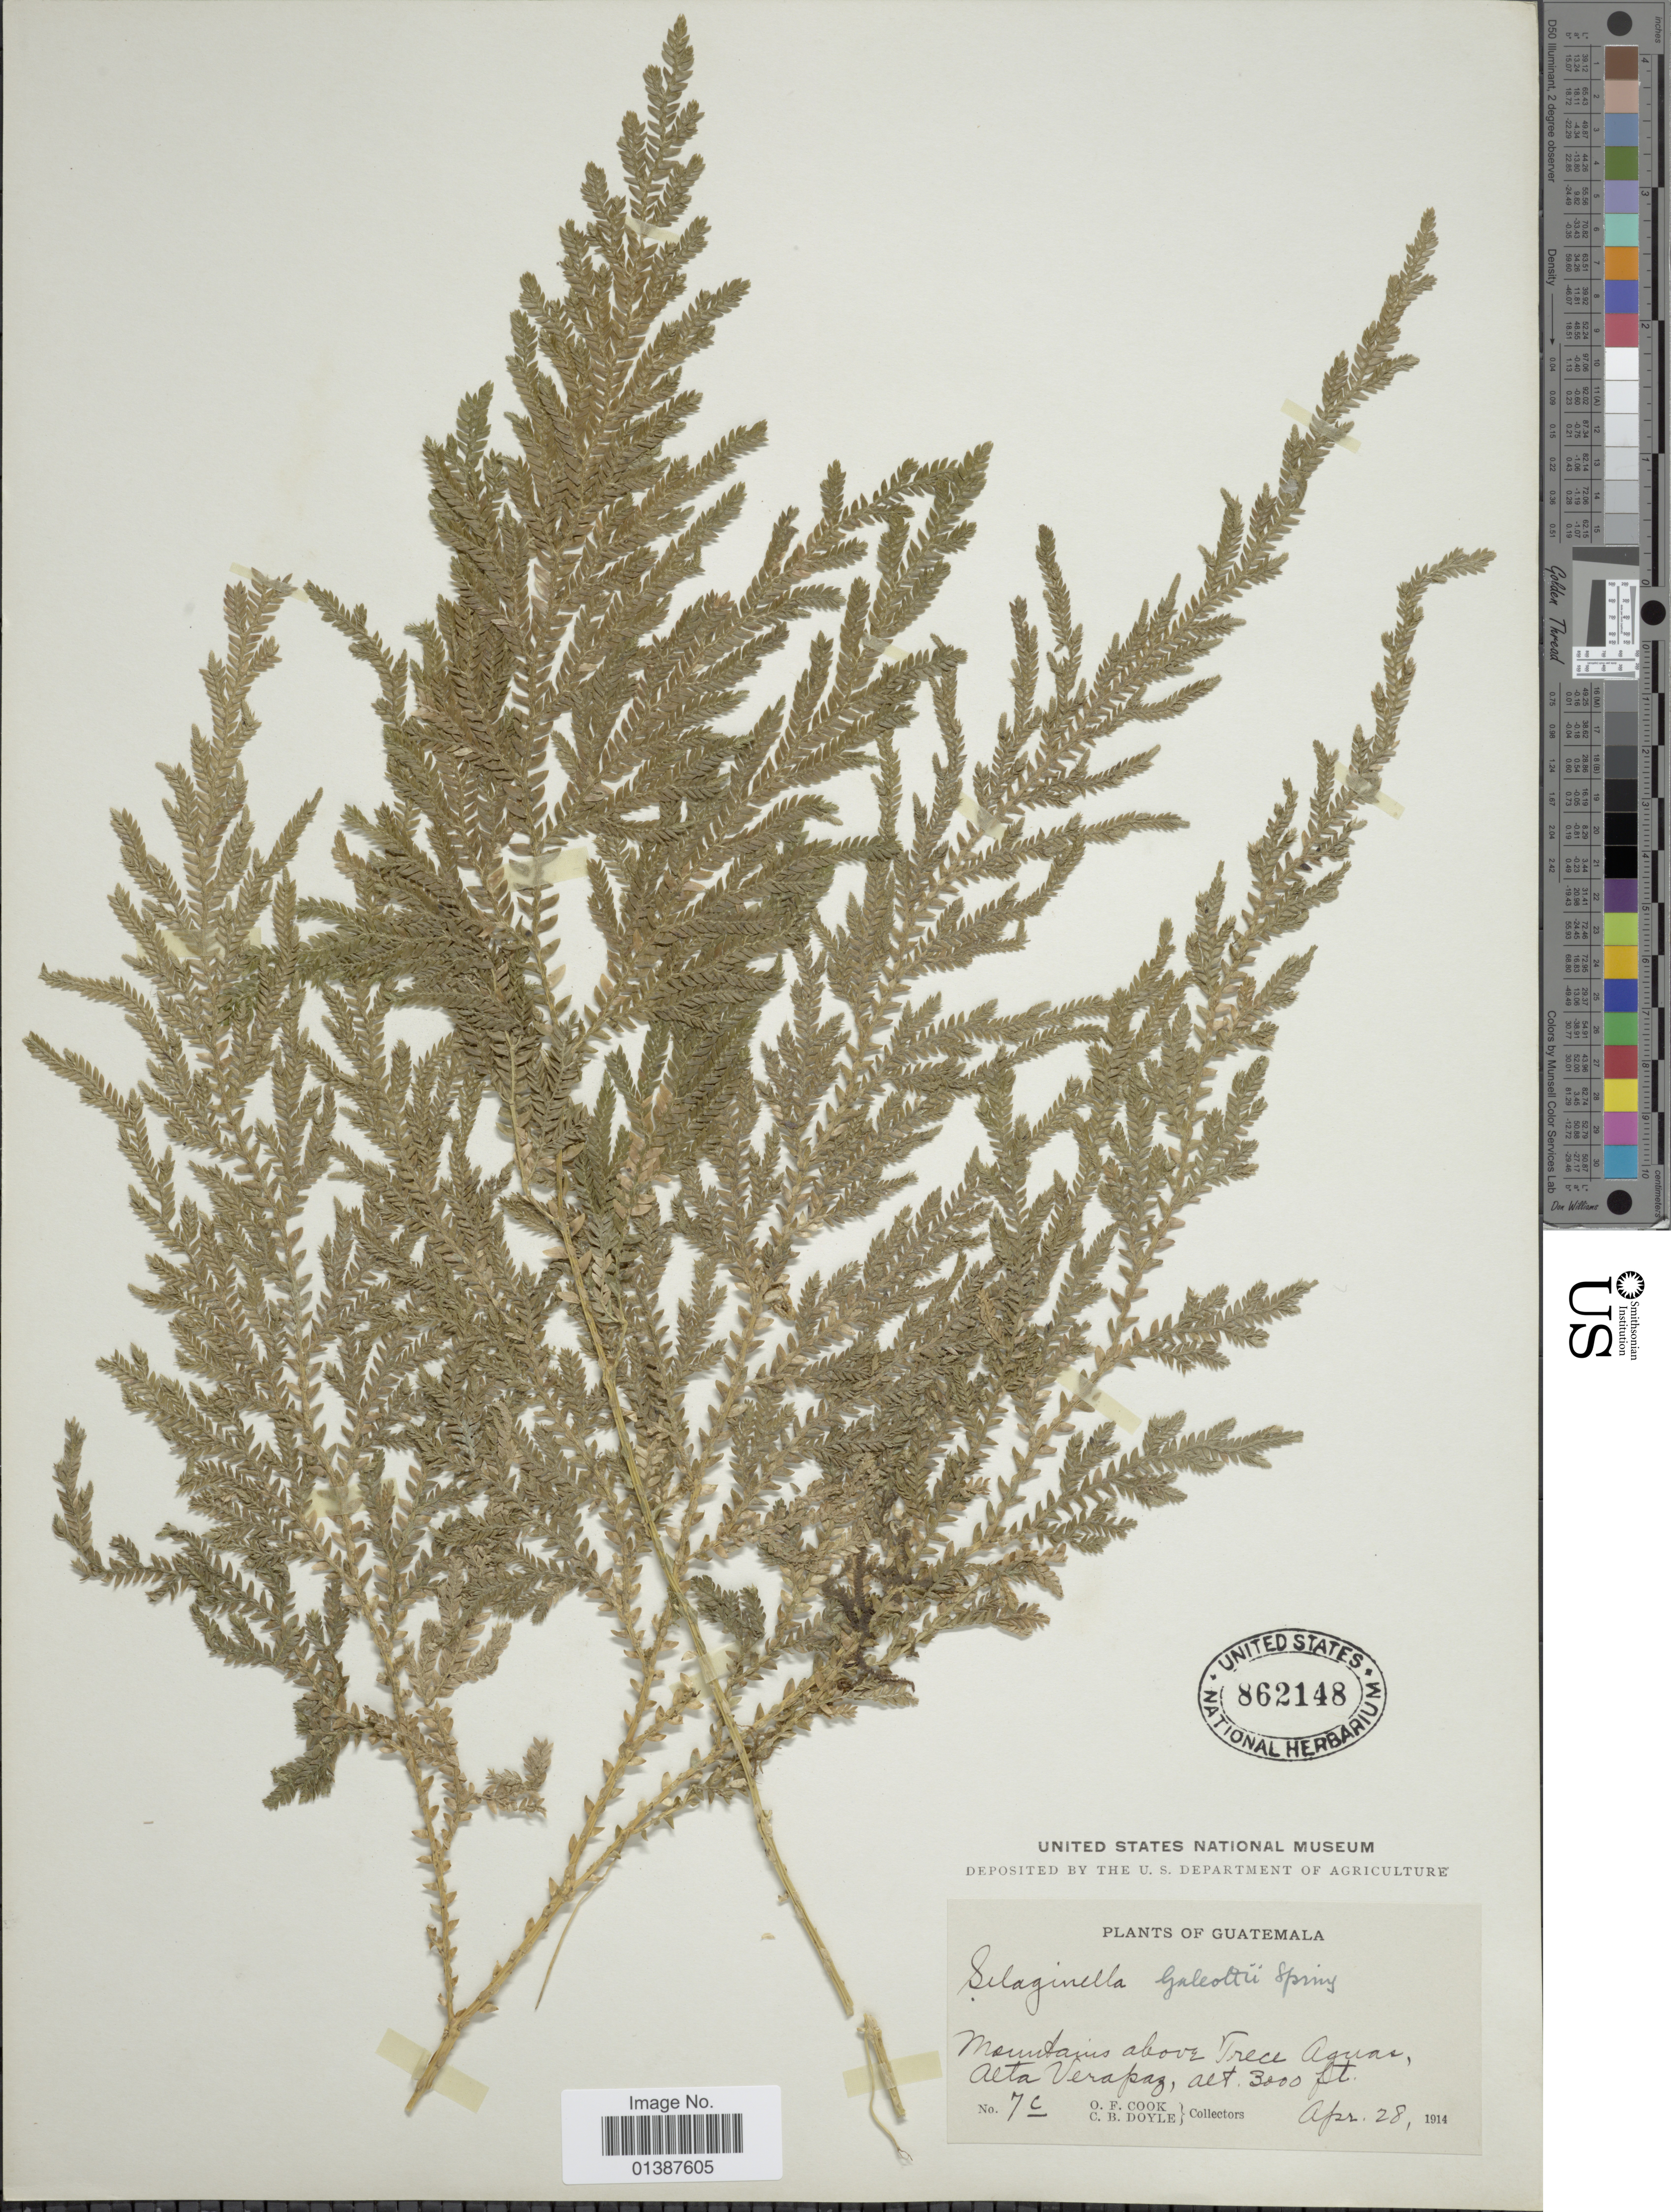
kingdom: Plantae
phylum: Tracheophyta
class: Lycopodiopsida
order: Selaginellales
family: Selaginellaceae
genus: Selaginella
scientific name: Selaginella galeottii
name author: Spring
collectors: O. F. Cook & C. Doyle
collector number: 7c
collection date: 1914-04-08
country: Guatemala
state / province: Alta Verapaz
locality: Mountains above Trece Aguas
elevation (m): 914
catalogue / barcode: US 862148